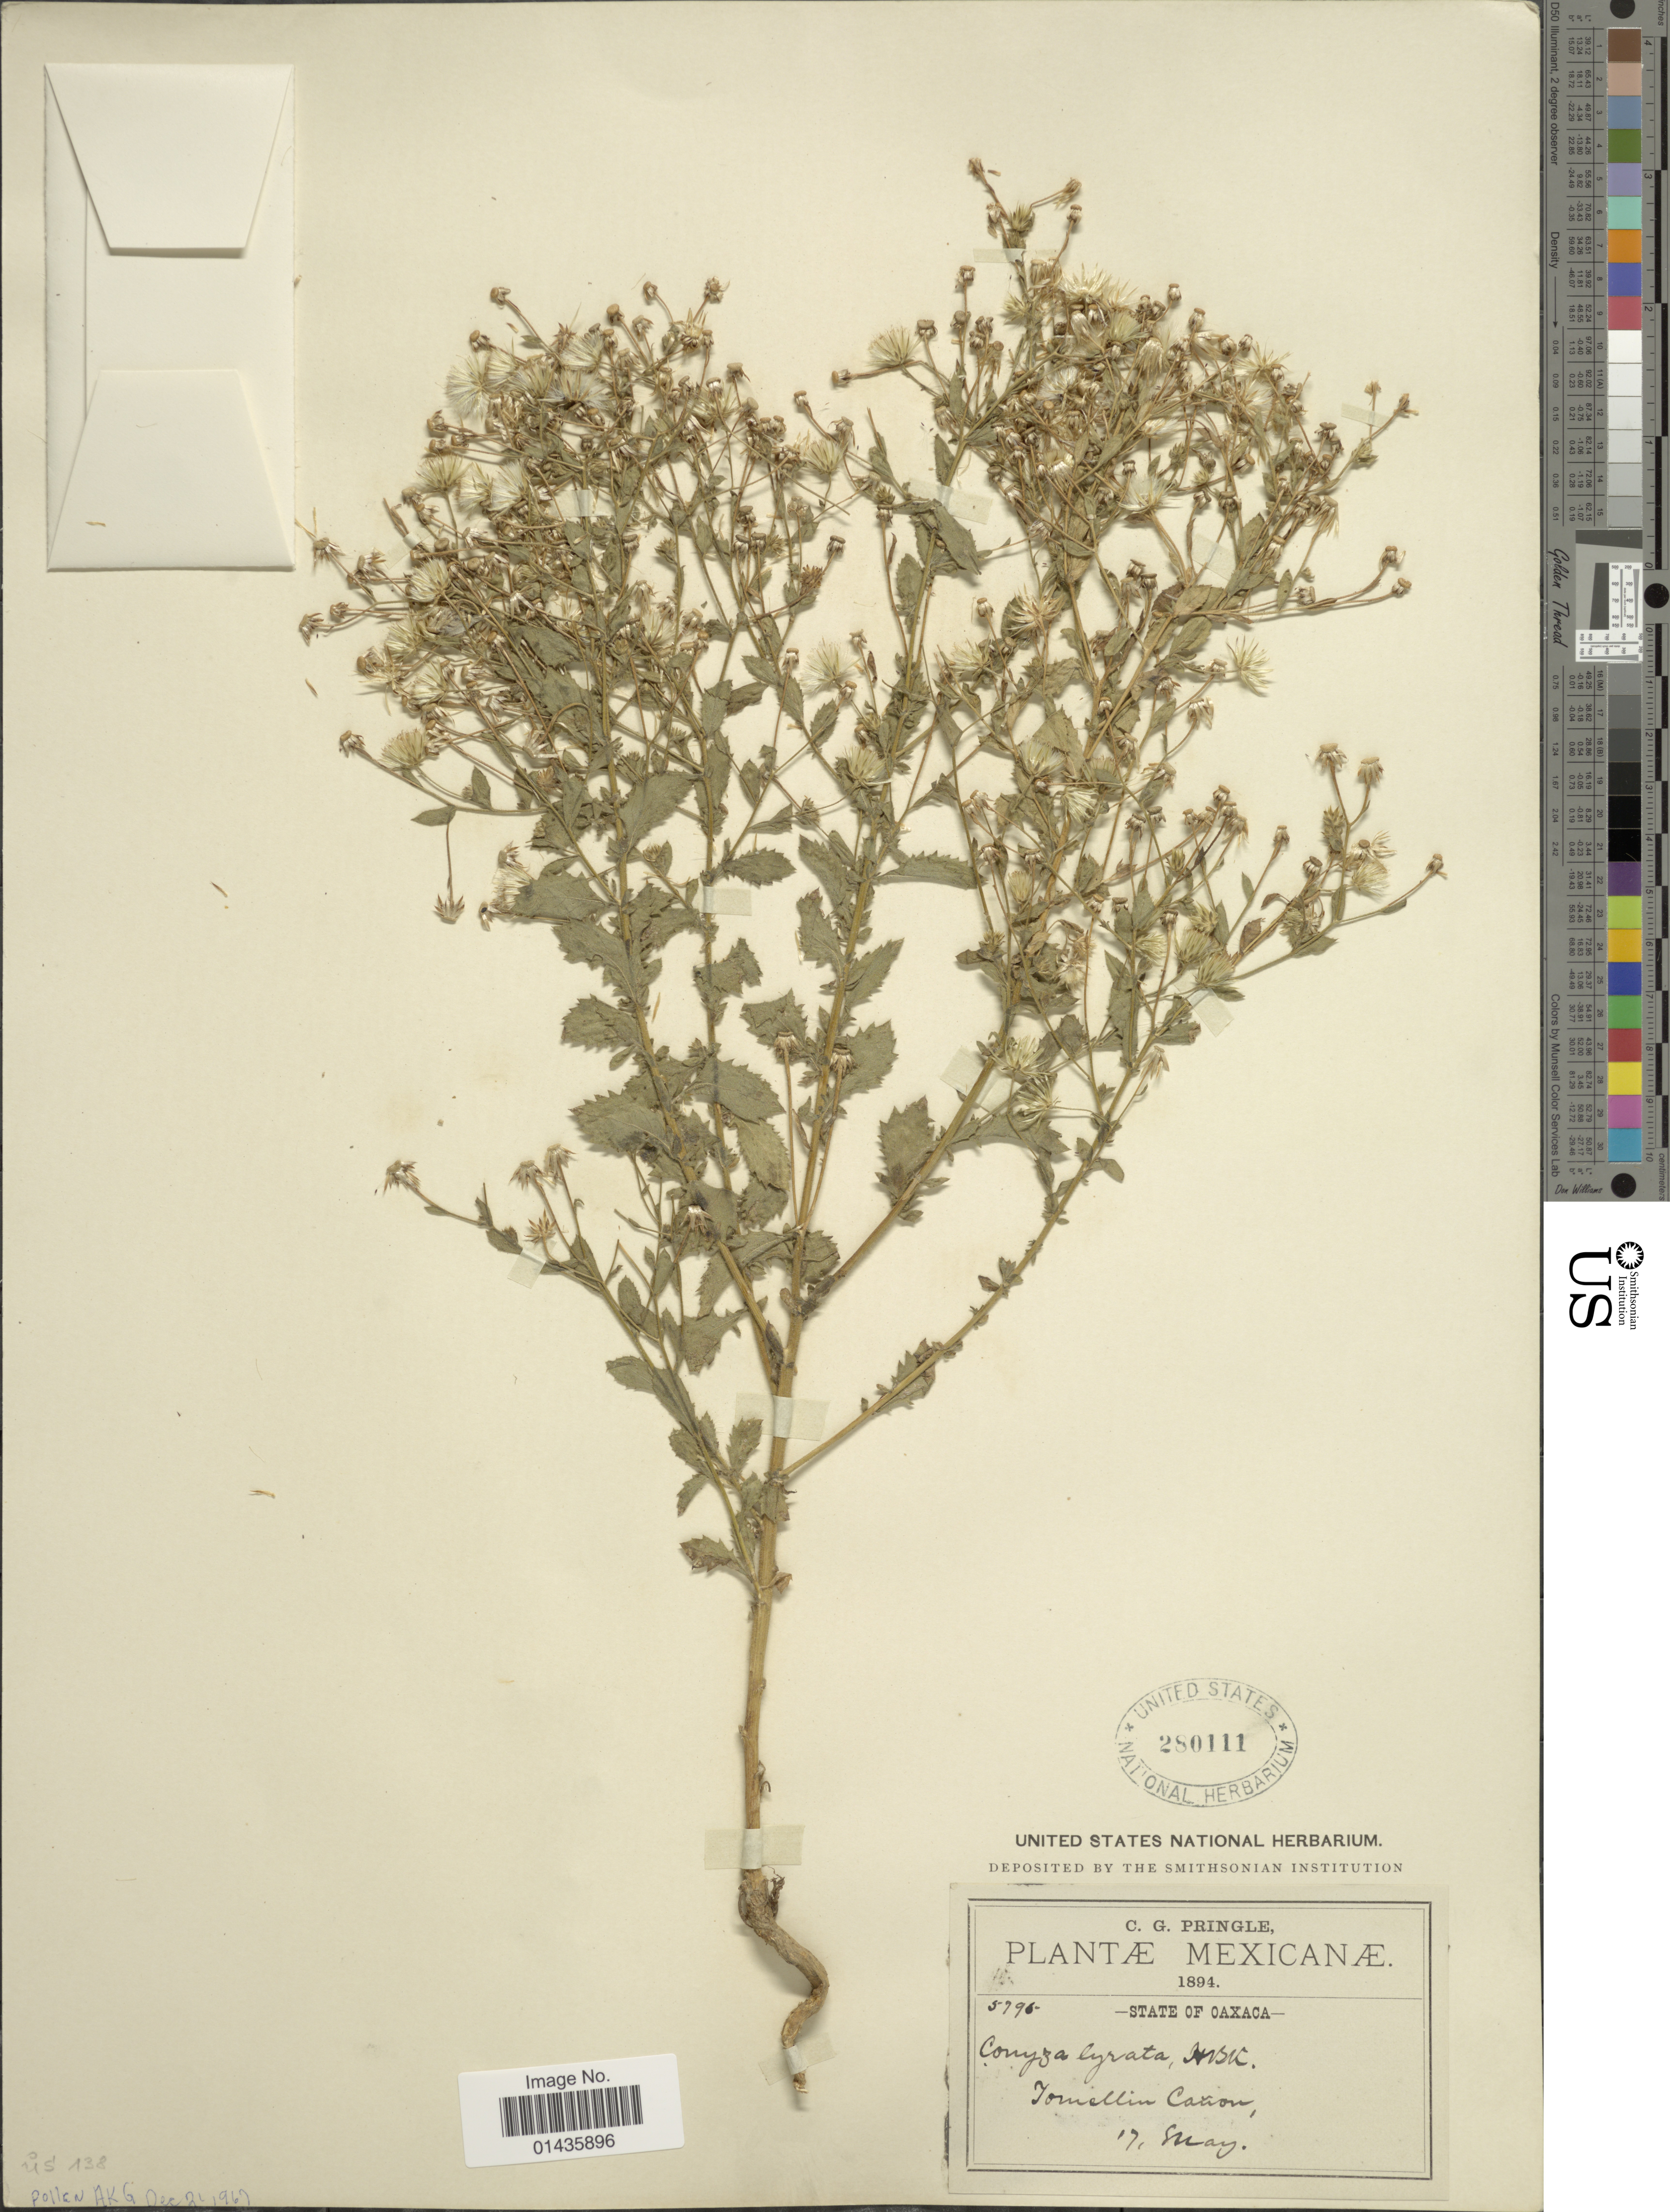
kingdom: Plantae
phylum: Tracheophyta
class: Magnoliopsida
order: Asterales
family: Asteraceae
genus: Pseudoconyza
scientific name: Pseudoconyza lyrata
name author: (Kunth) Cuatrec.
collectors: C. G. Pringle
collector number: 5795*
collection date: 1894-05-17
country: Mexico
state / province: Oaxaca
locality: Tomellin Cañon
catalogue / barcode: US 280111